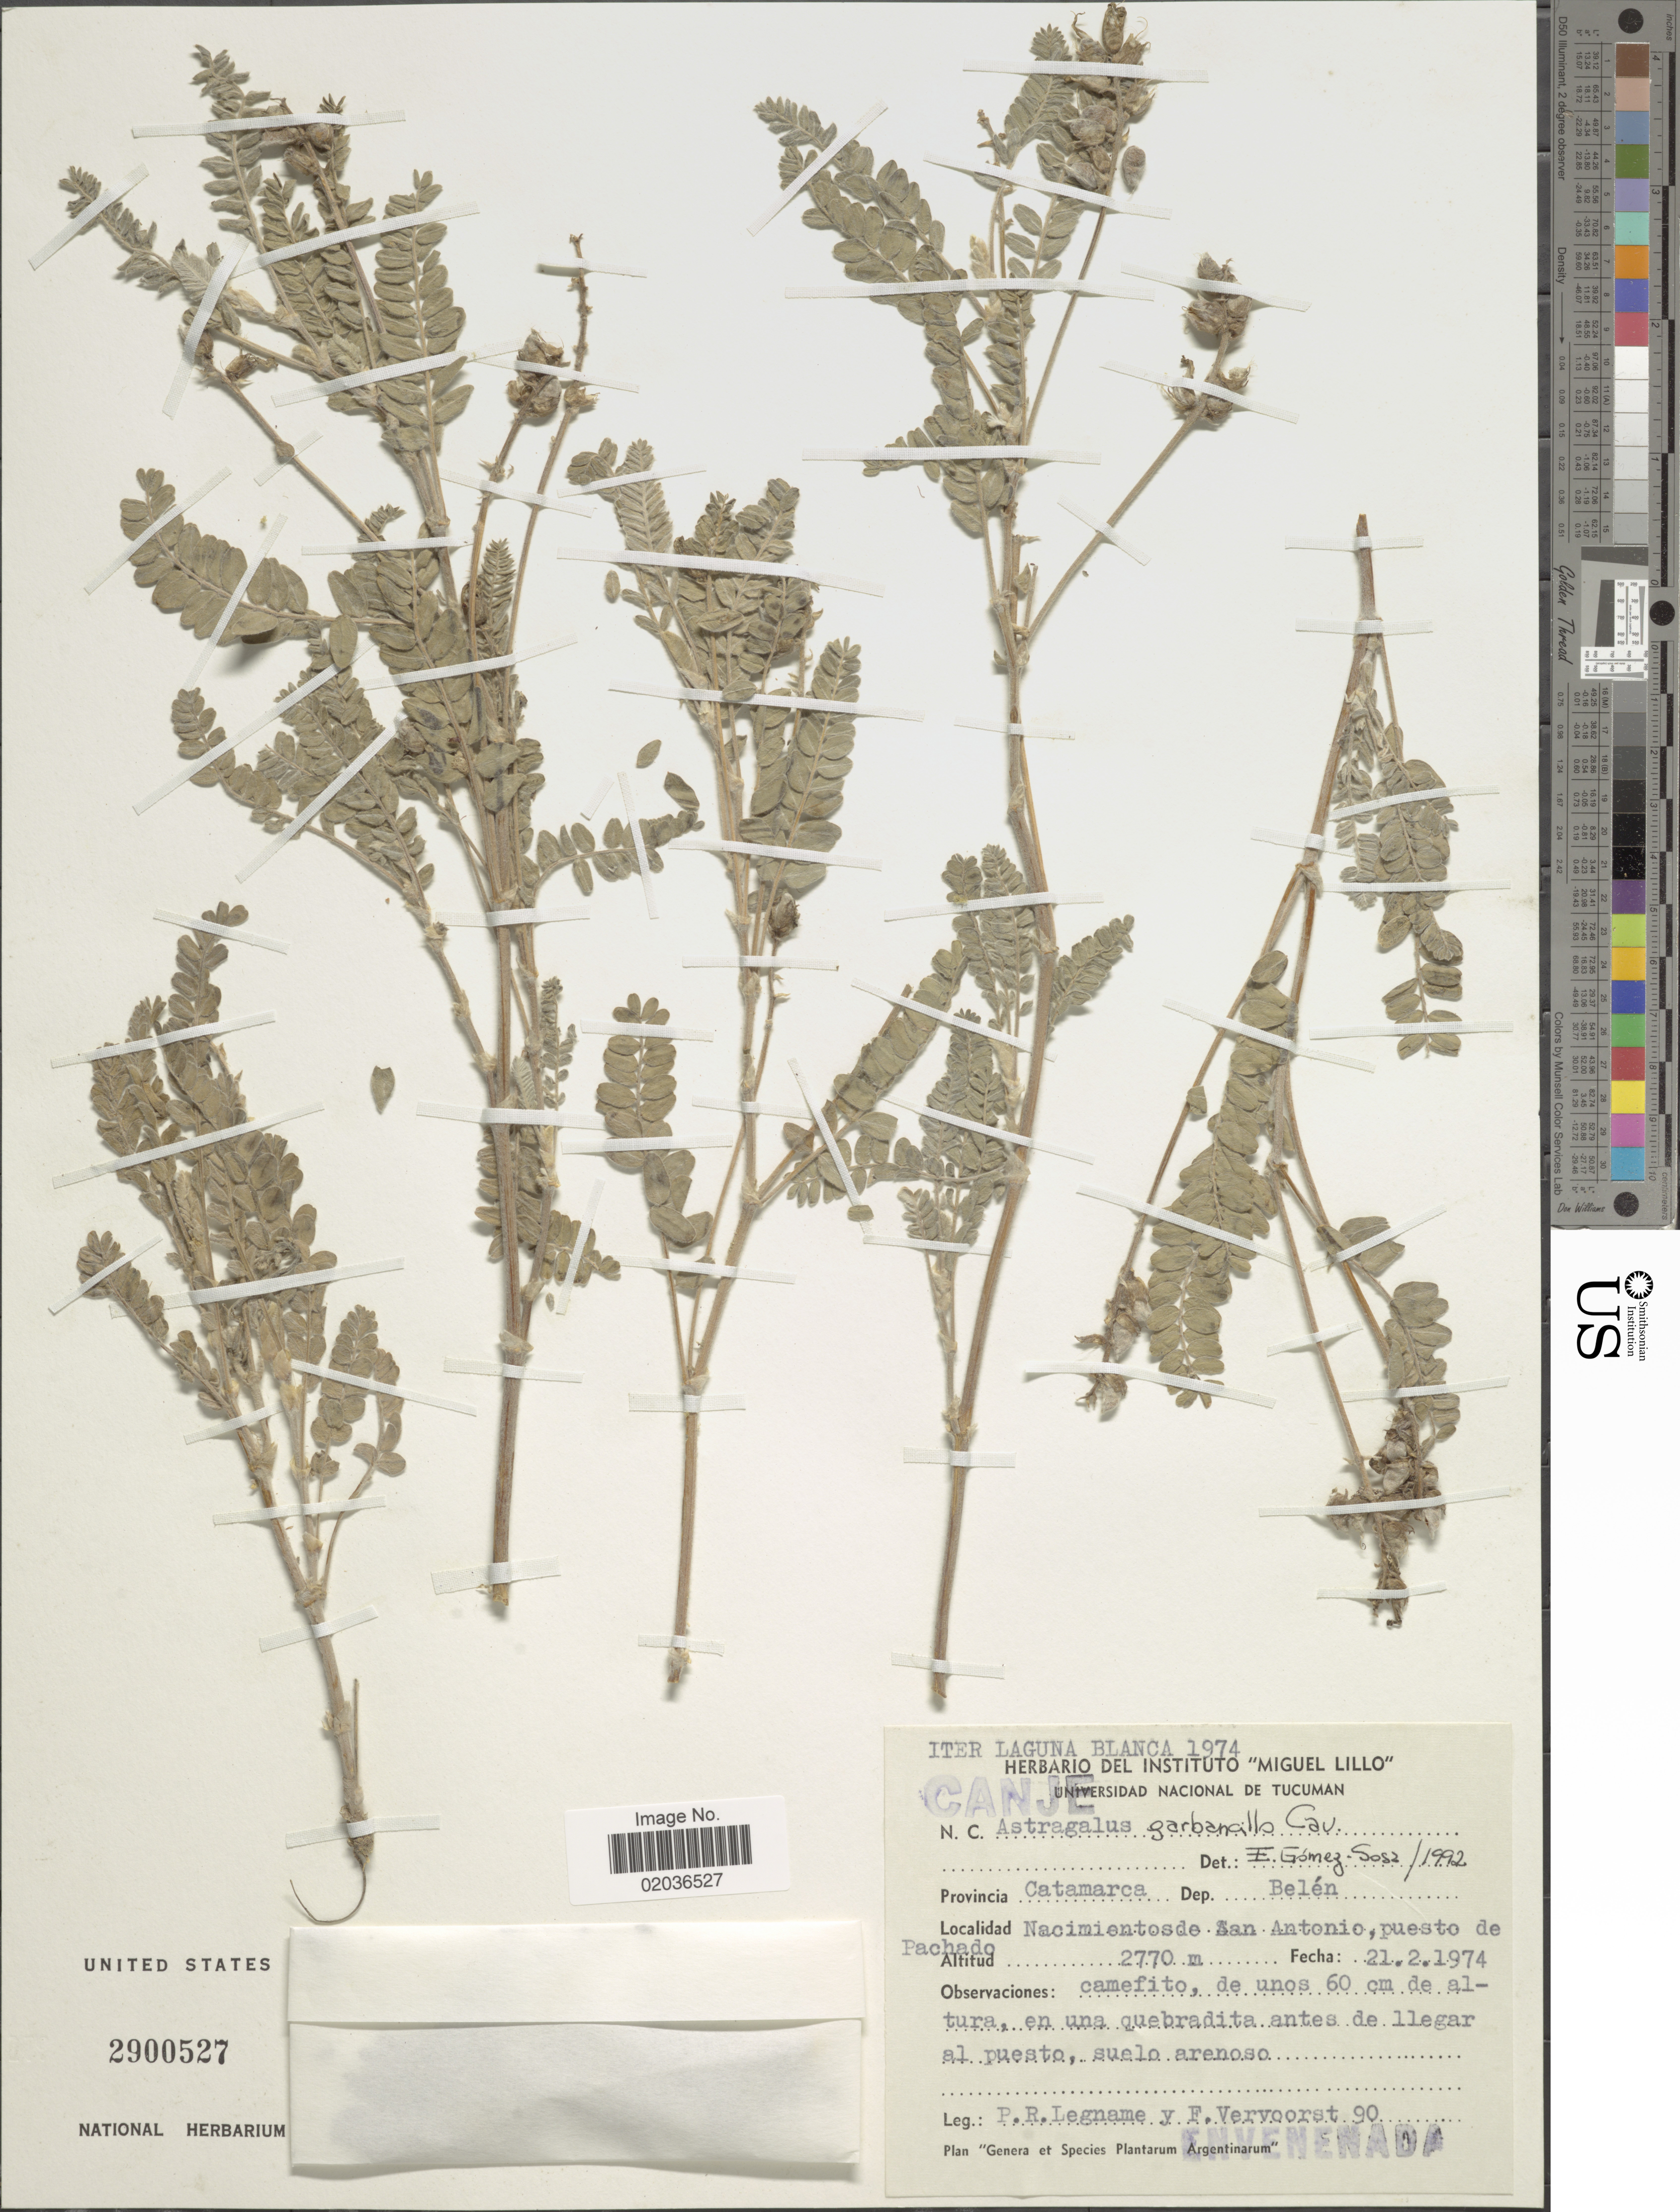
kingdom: Plantae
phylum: Tracheophyta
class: Magnoliopsida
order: Fabales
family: Fabaceae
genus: Astragalus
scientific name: Astragalus garbancillo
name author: Cav.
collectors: P. R. Legname & F. Vervoorst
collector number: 90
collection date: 1974-02-21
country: Argentina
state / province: Catamarca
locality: Dep. Belén. Nacimientos de San Antonio, puesto de Pachado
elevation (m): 2770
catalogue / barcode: US 2900527